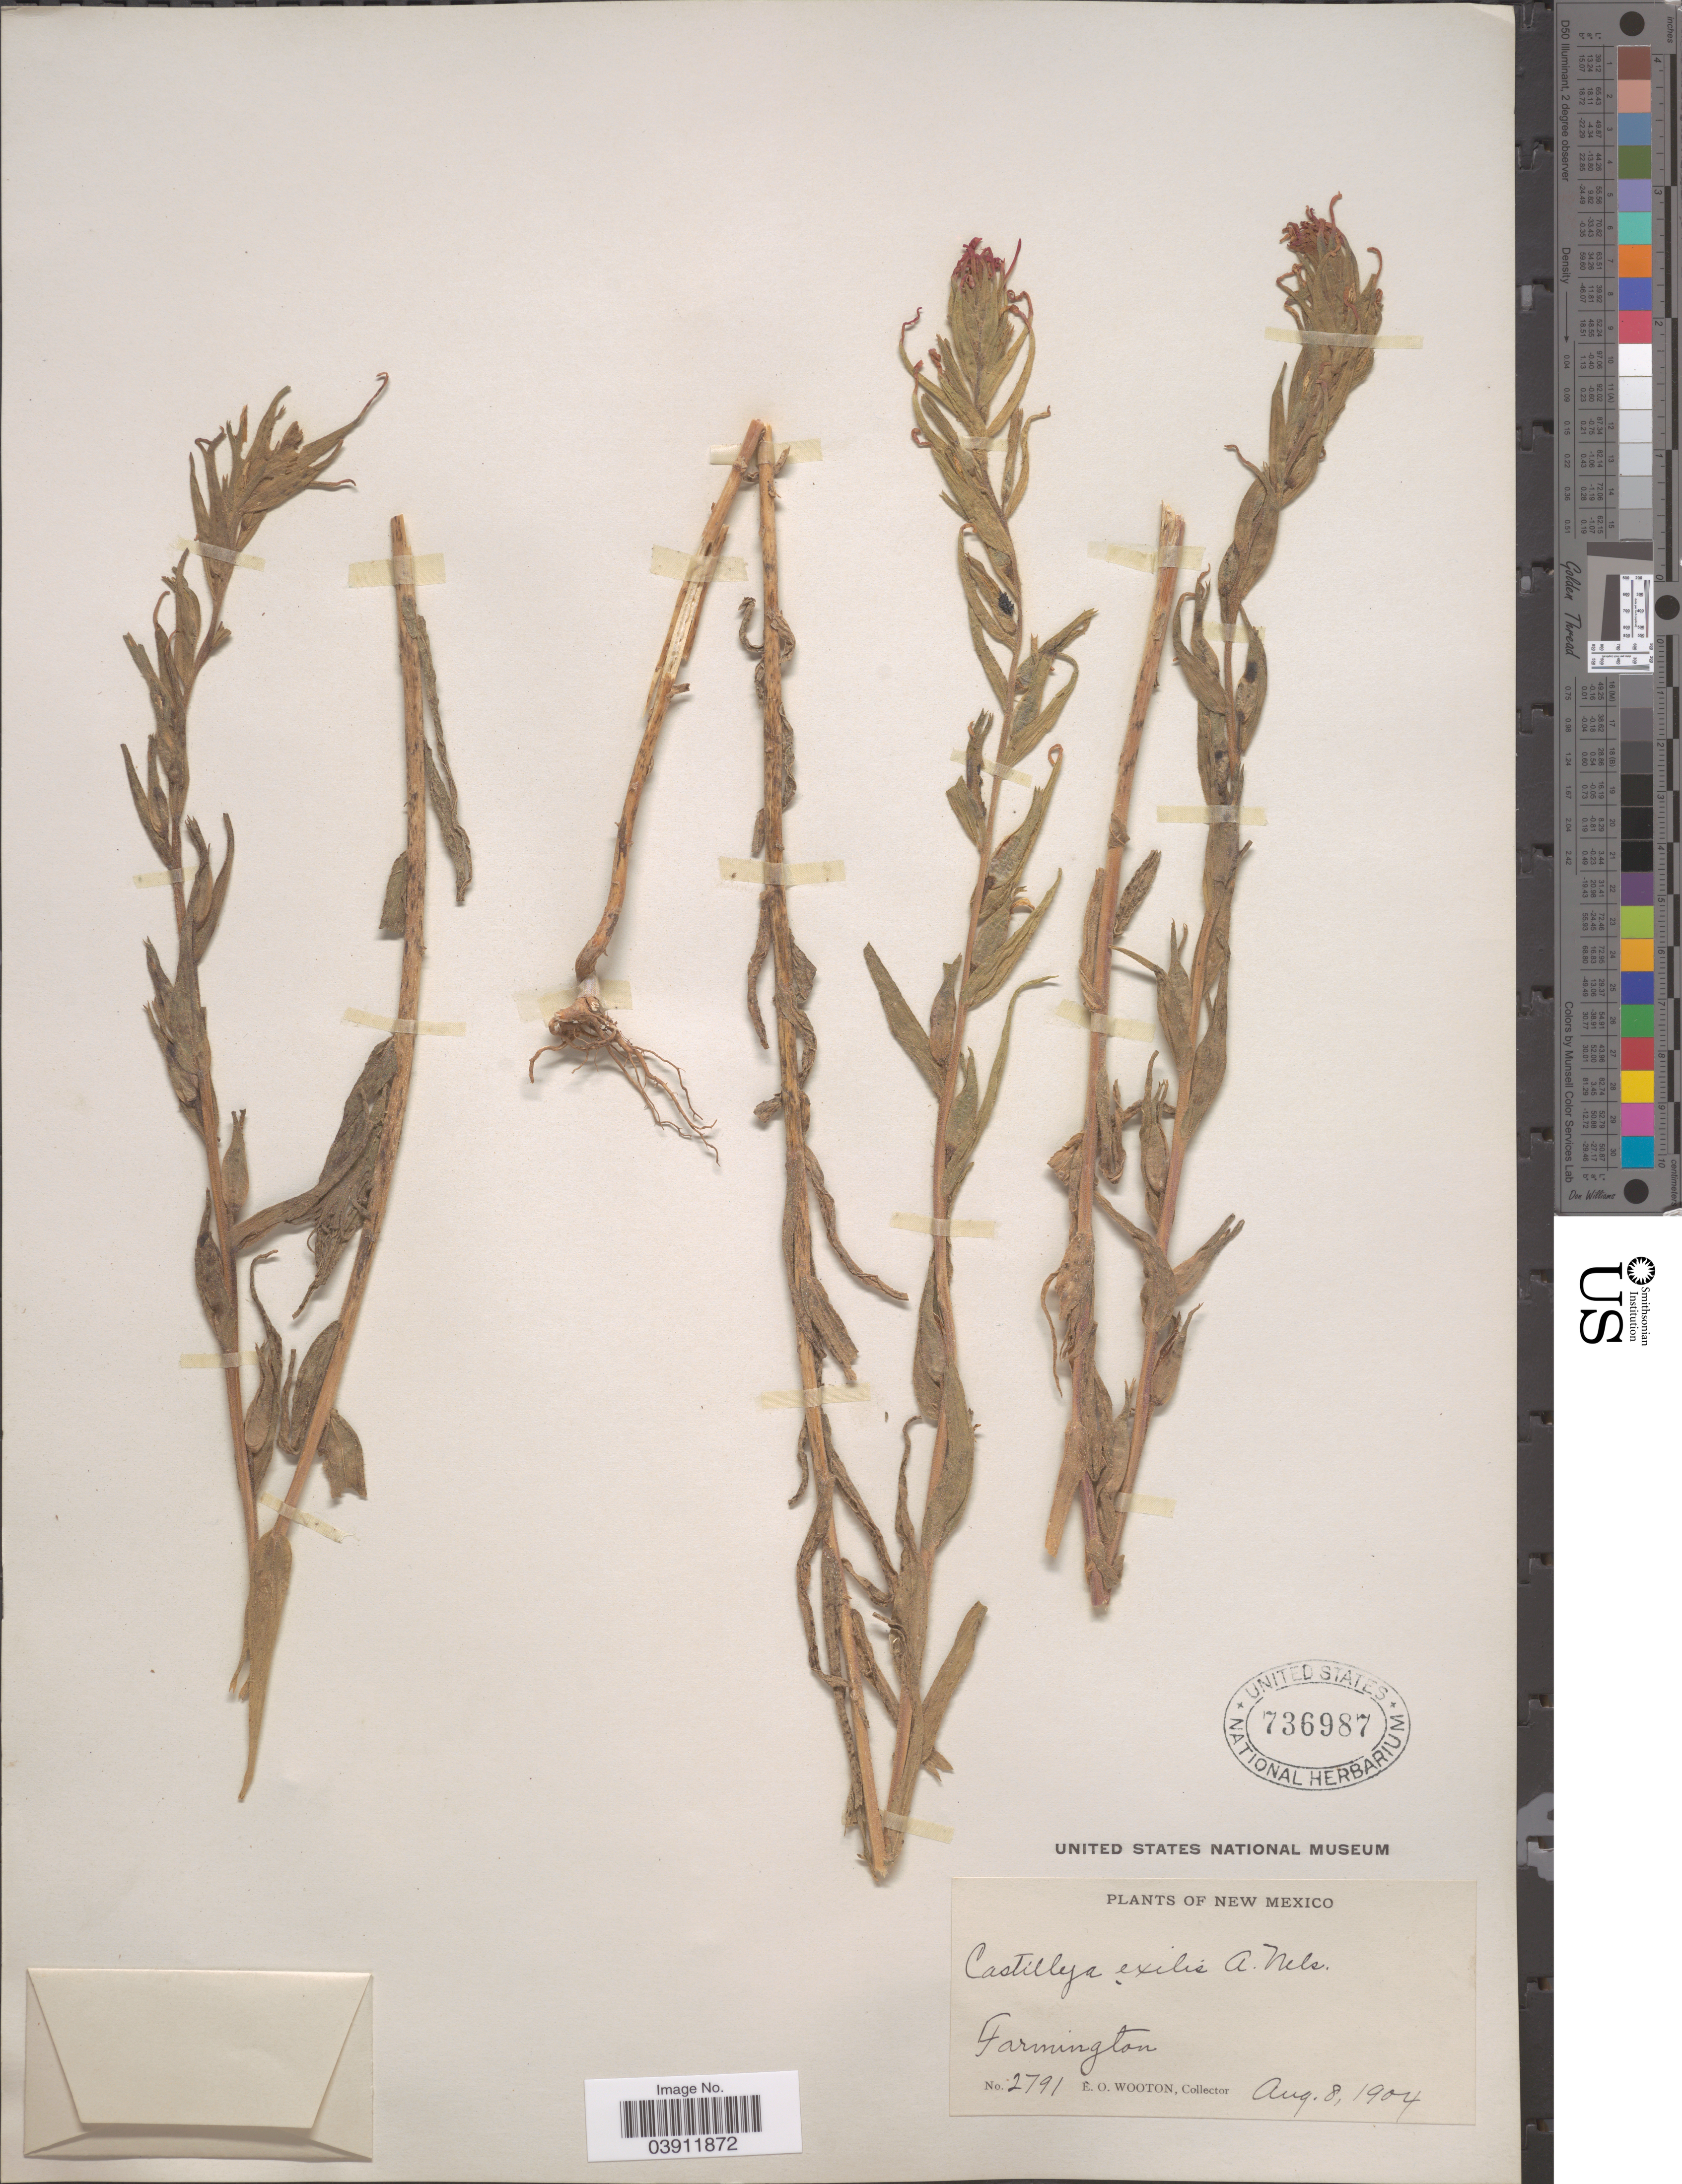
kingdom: Plantae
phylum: Tracheophyta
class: Magnoliopsida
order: Lamiales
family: Orobanchaceae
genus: Castilleja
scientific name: Castilleja exilis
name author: A. Nelson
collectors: E. O. Wooton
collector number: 2791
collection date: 1904-08-08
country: United States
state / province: New Mexico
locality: Farmington.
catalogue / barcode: US 736987